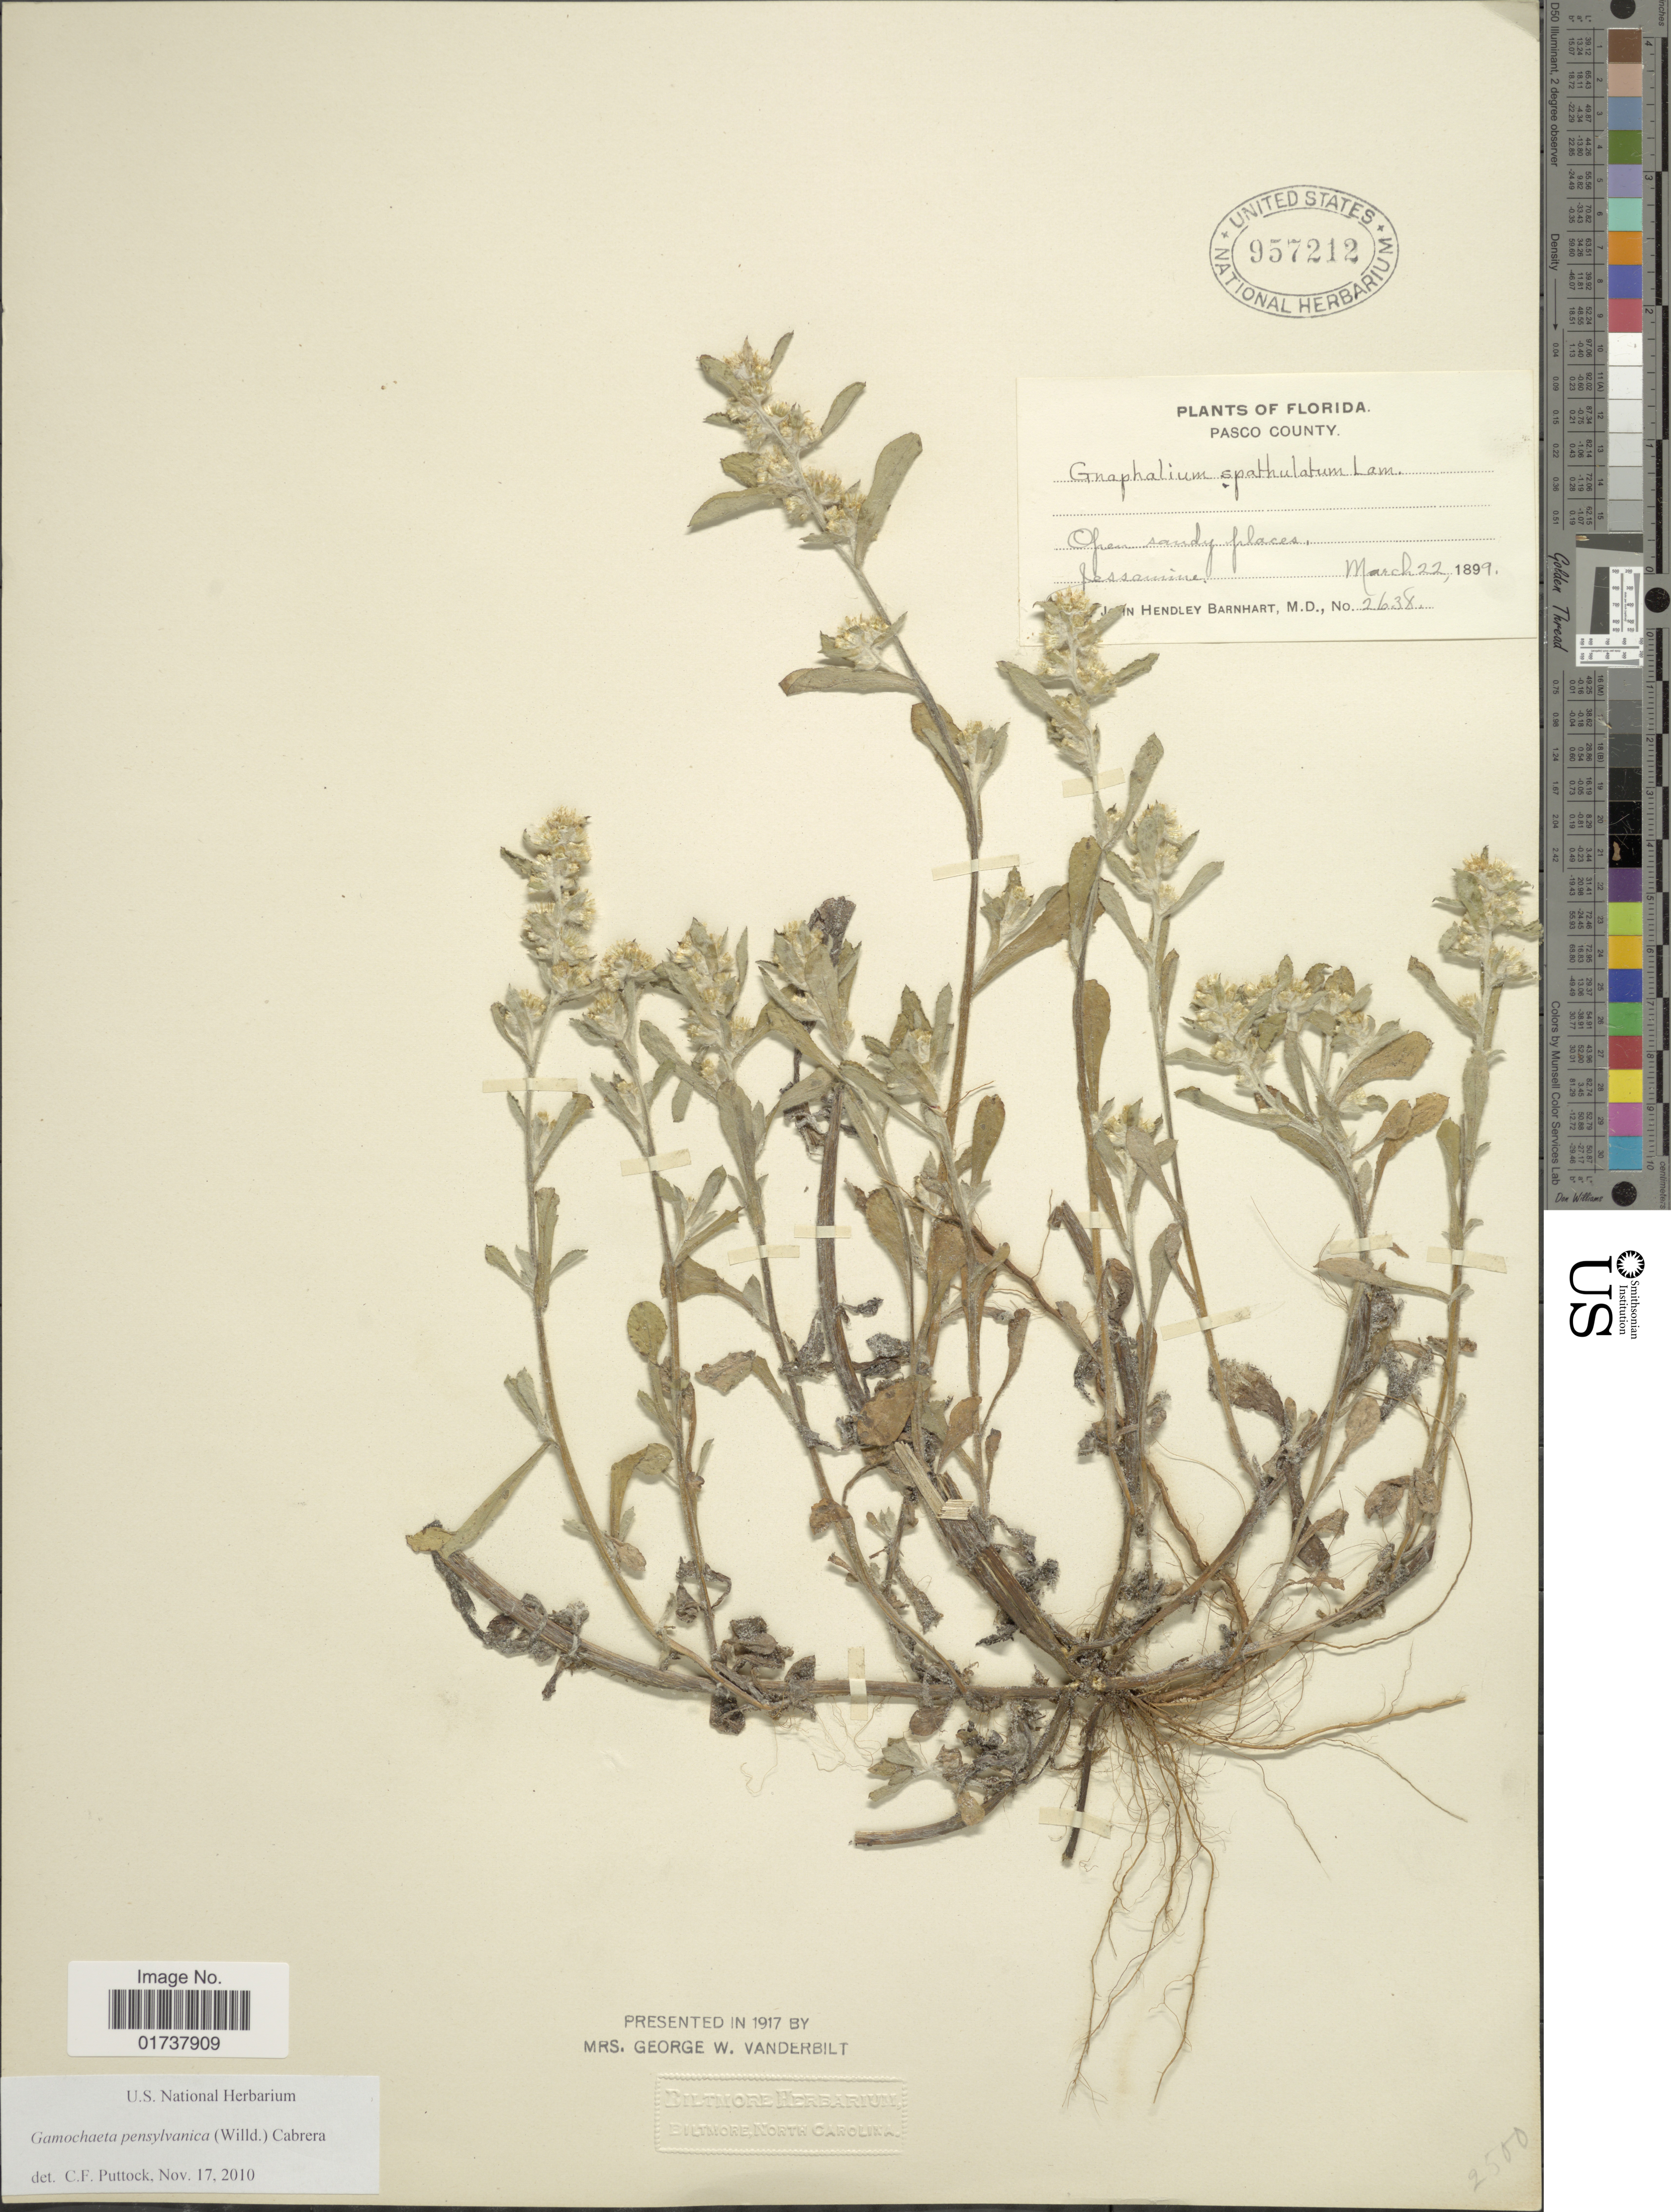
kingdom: Plantae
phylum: Tracheophyta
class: Magnoliopsida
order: Asterales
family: Asteraceae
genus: Gamochaeta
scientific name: Gamochaeta pensylvanica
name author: (Willd.) Cabrera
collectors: J. H. Barnhart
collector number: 2638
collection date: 1899-03-22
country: United States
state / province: Florida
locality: Pasco County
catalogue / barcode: US 957212